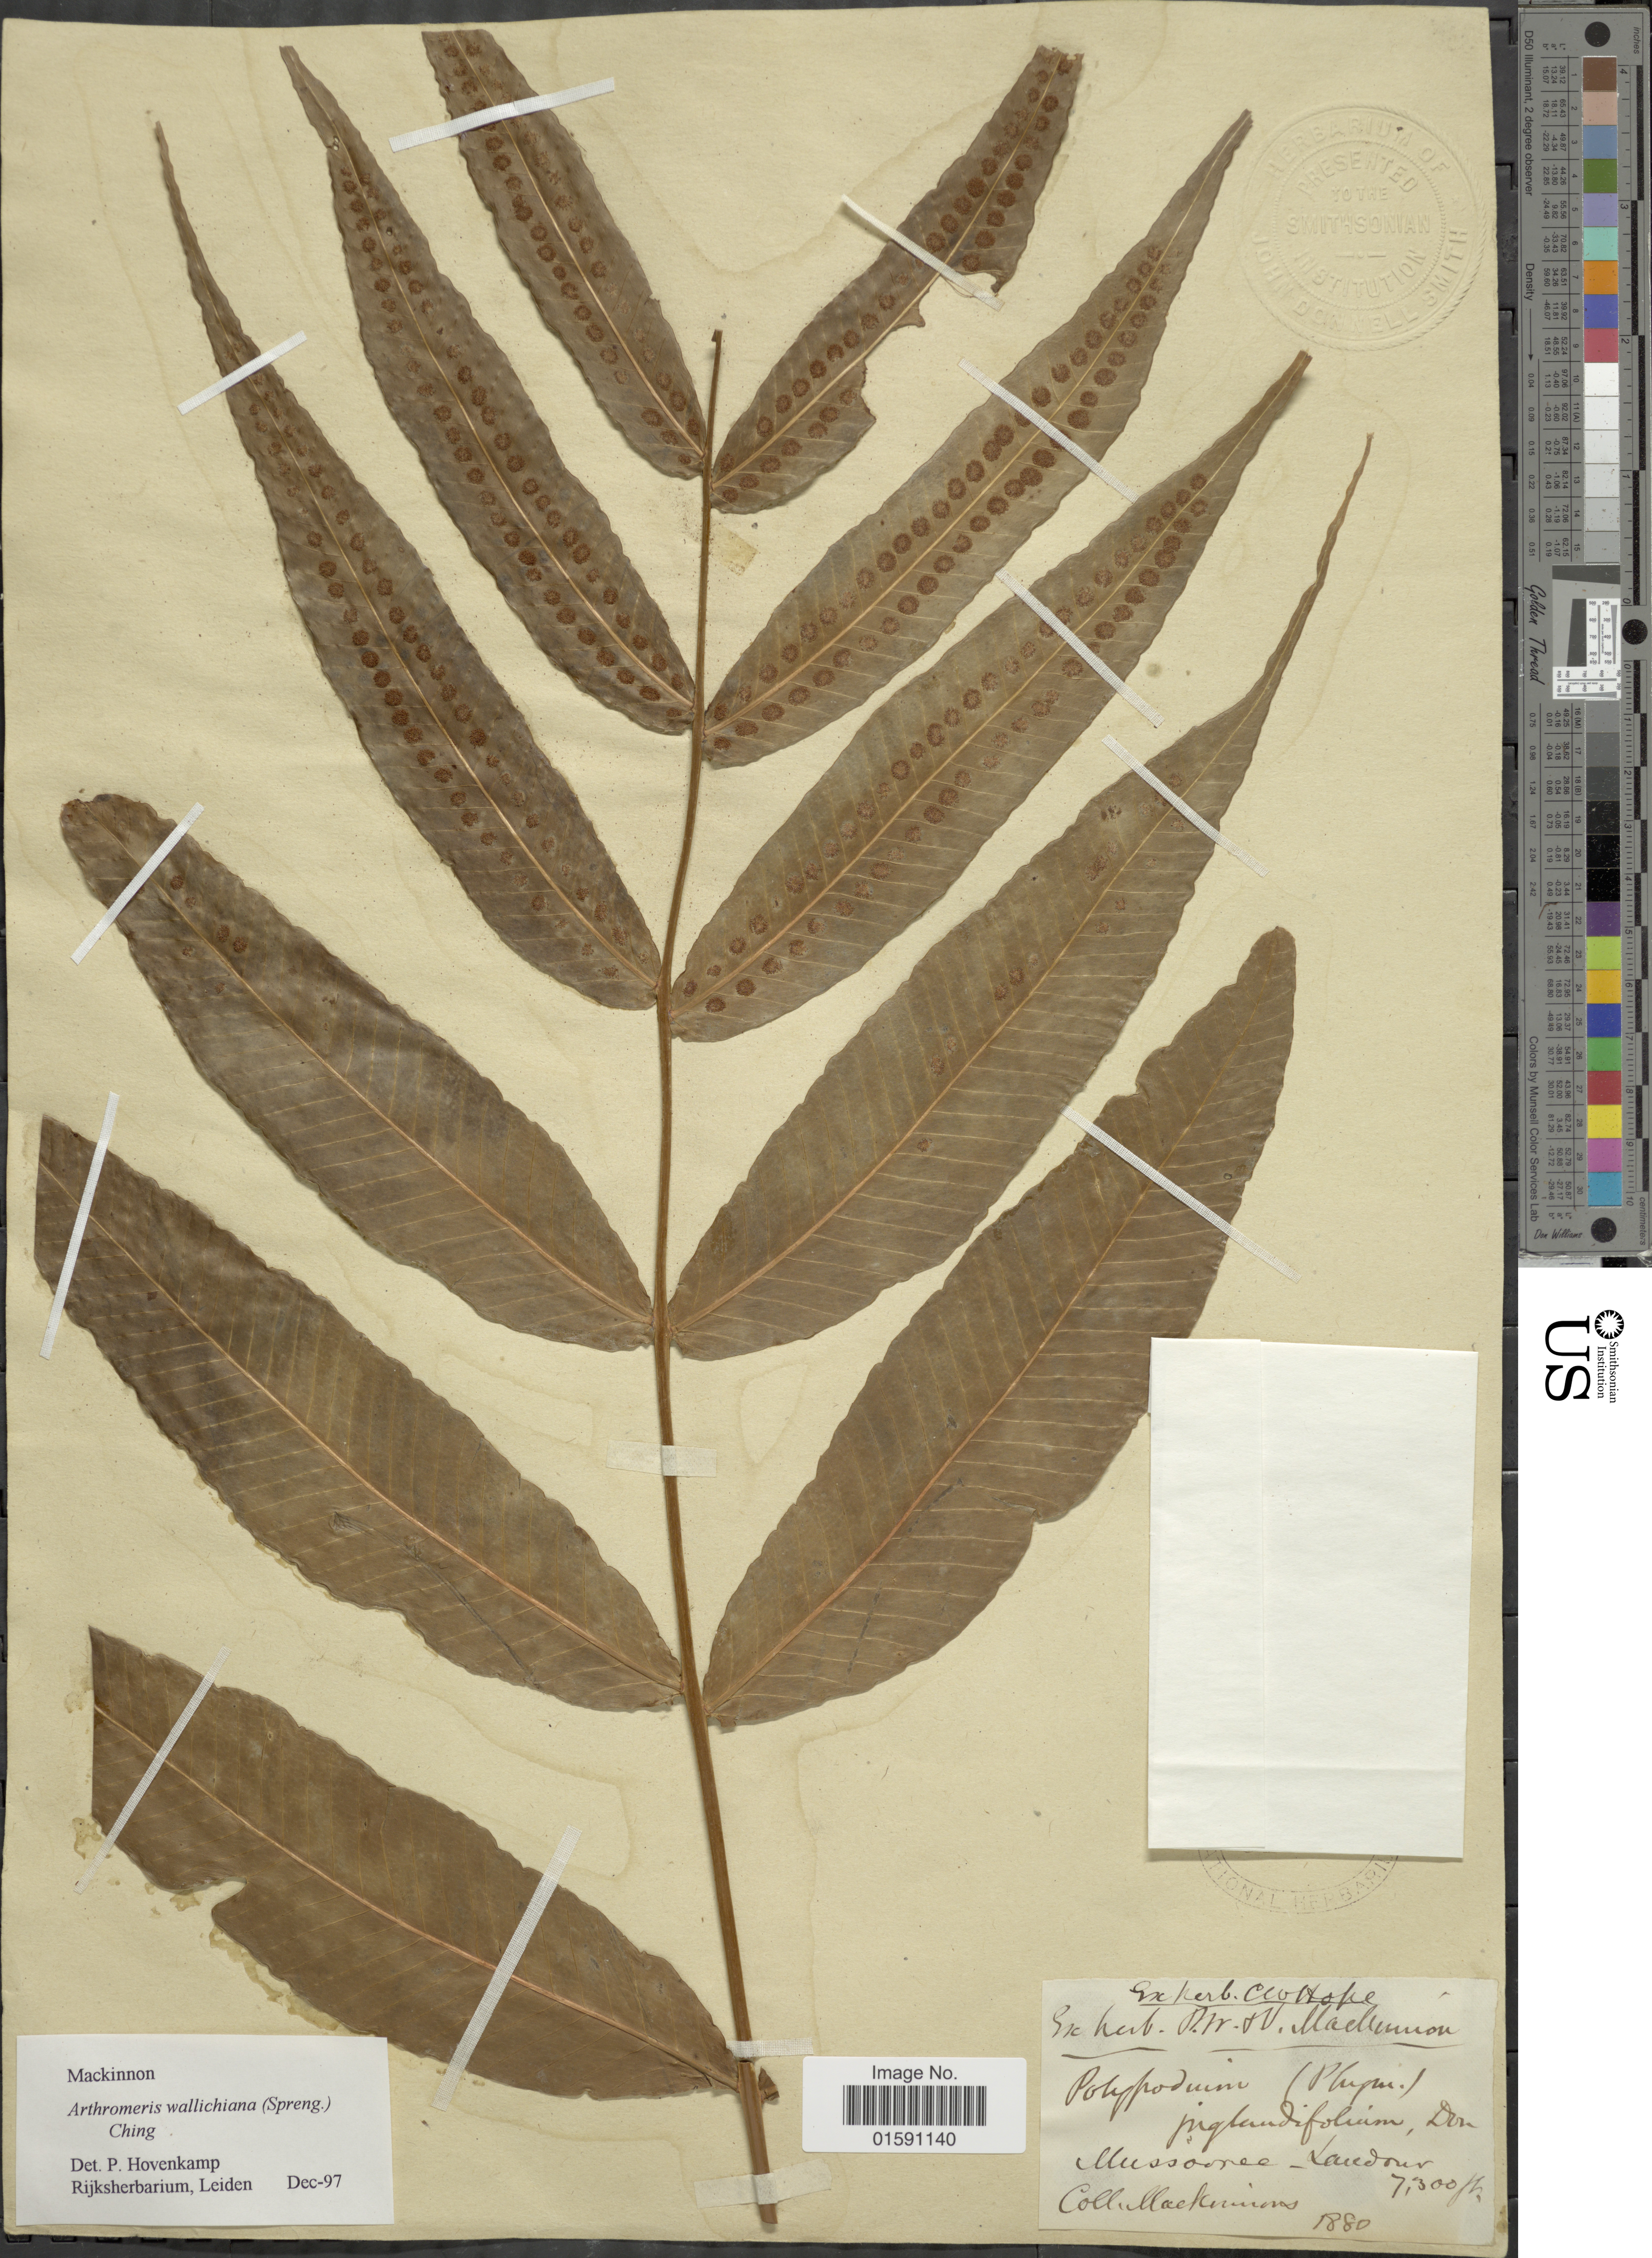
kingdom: Plantae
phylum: Tracheophyta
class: Polypodiopsida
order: Polypodiales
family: Polypodiaceae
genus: Arthromeris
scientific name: Arthromeris wallichiana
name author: (Spreng.) Ching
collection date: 1880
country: India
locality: Mussoorie, Landour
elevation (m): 2225